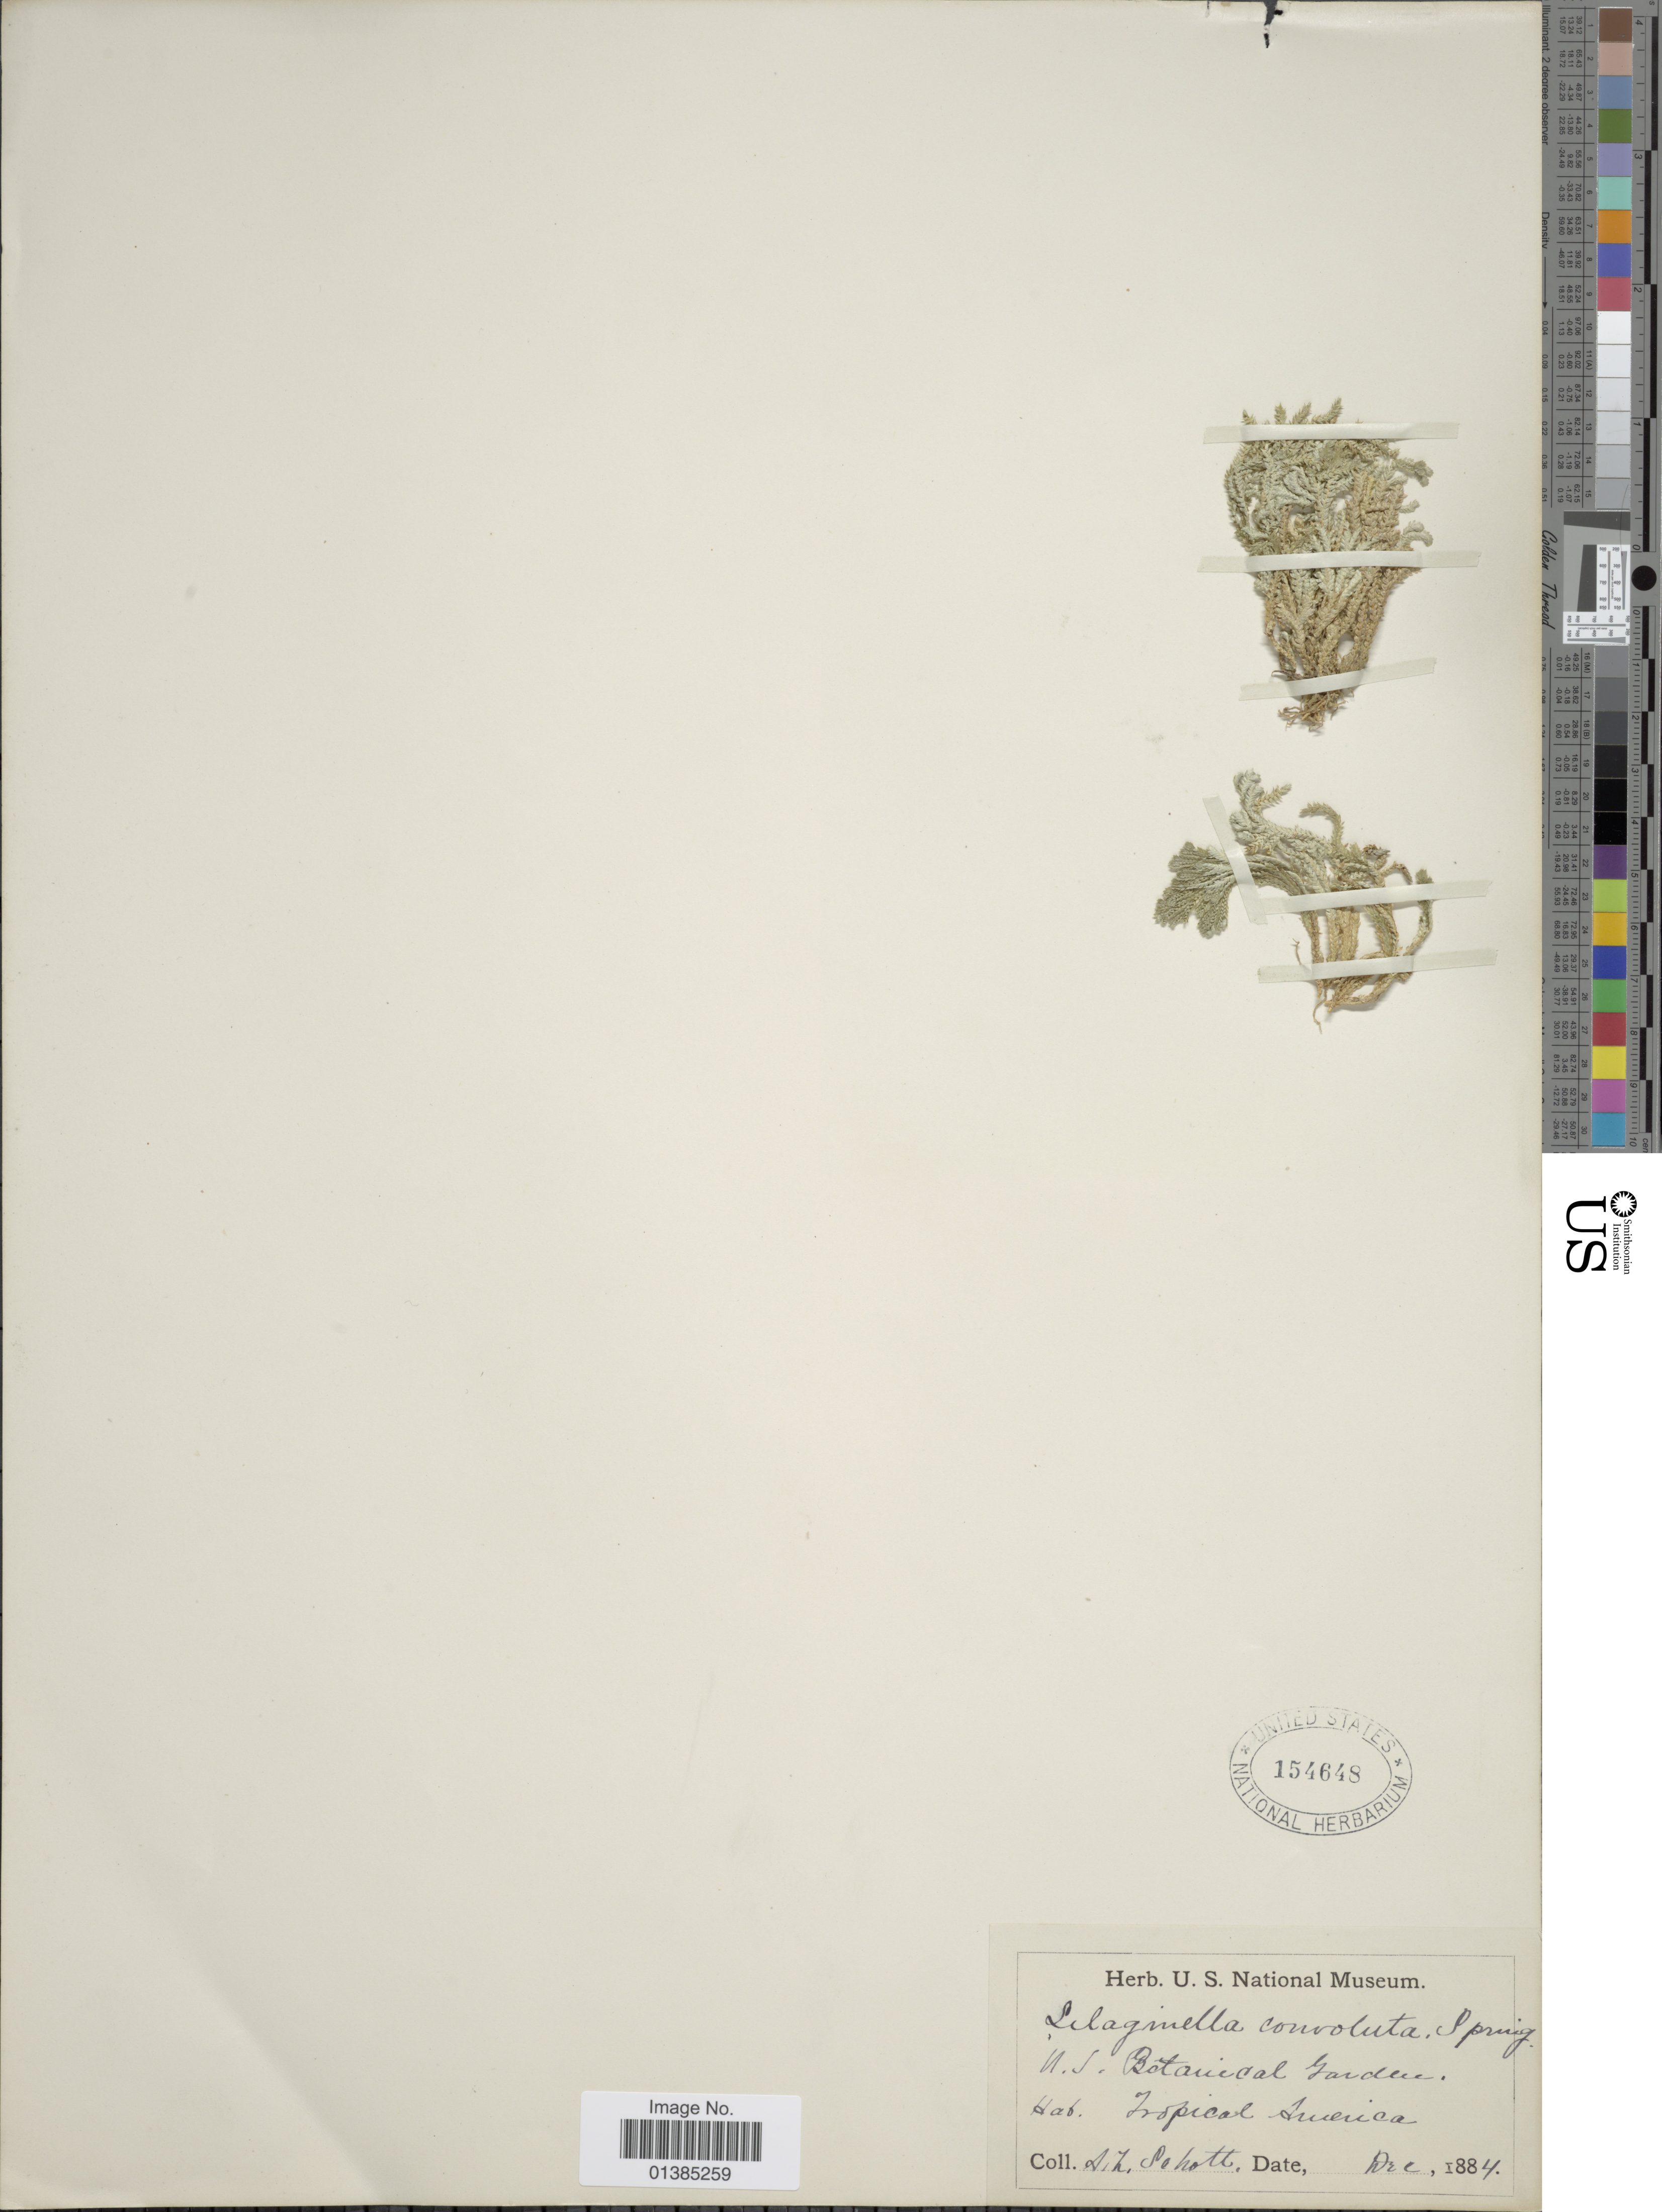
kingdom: Plantae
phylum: Tracheophyta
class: Lycopodiopsida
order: Selaginellales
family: Selaginellaceae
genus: Selaginella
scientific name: Selaginella convoluta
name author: (Arn.) Spring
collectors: A. L. Schott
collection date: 1884-12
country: United States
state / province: District of Columbia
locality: U.S. Botanical Garden. Tropical America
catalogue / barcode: US 154648